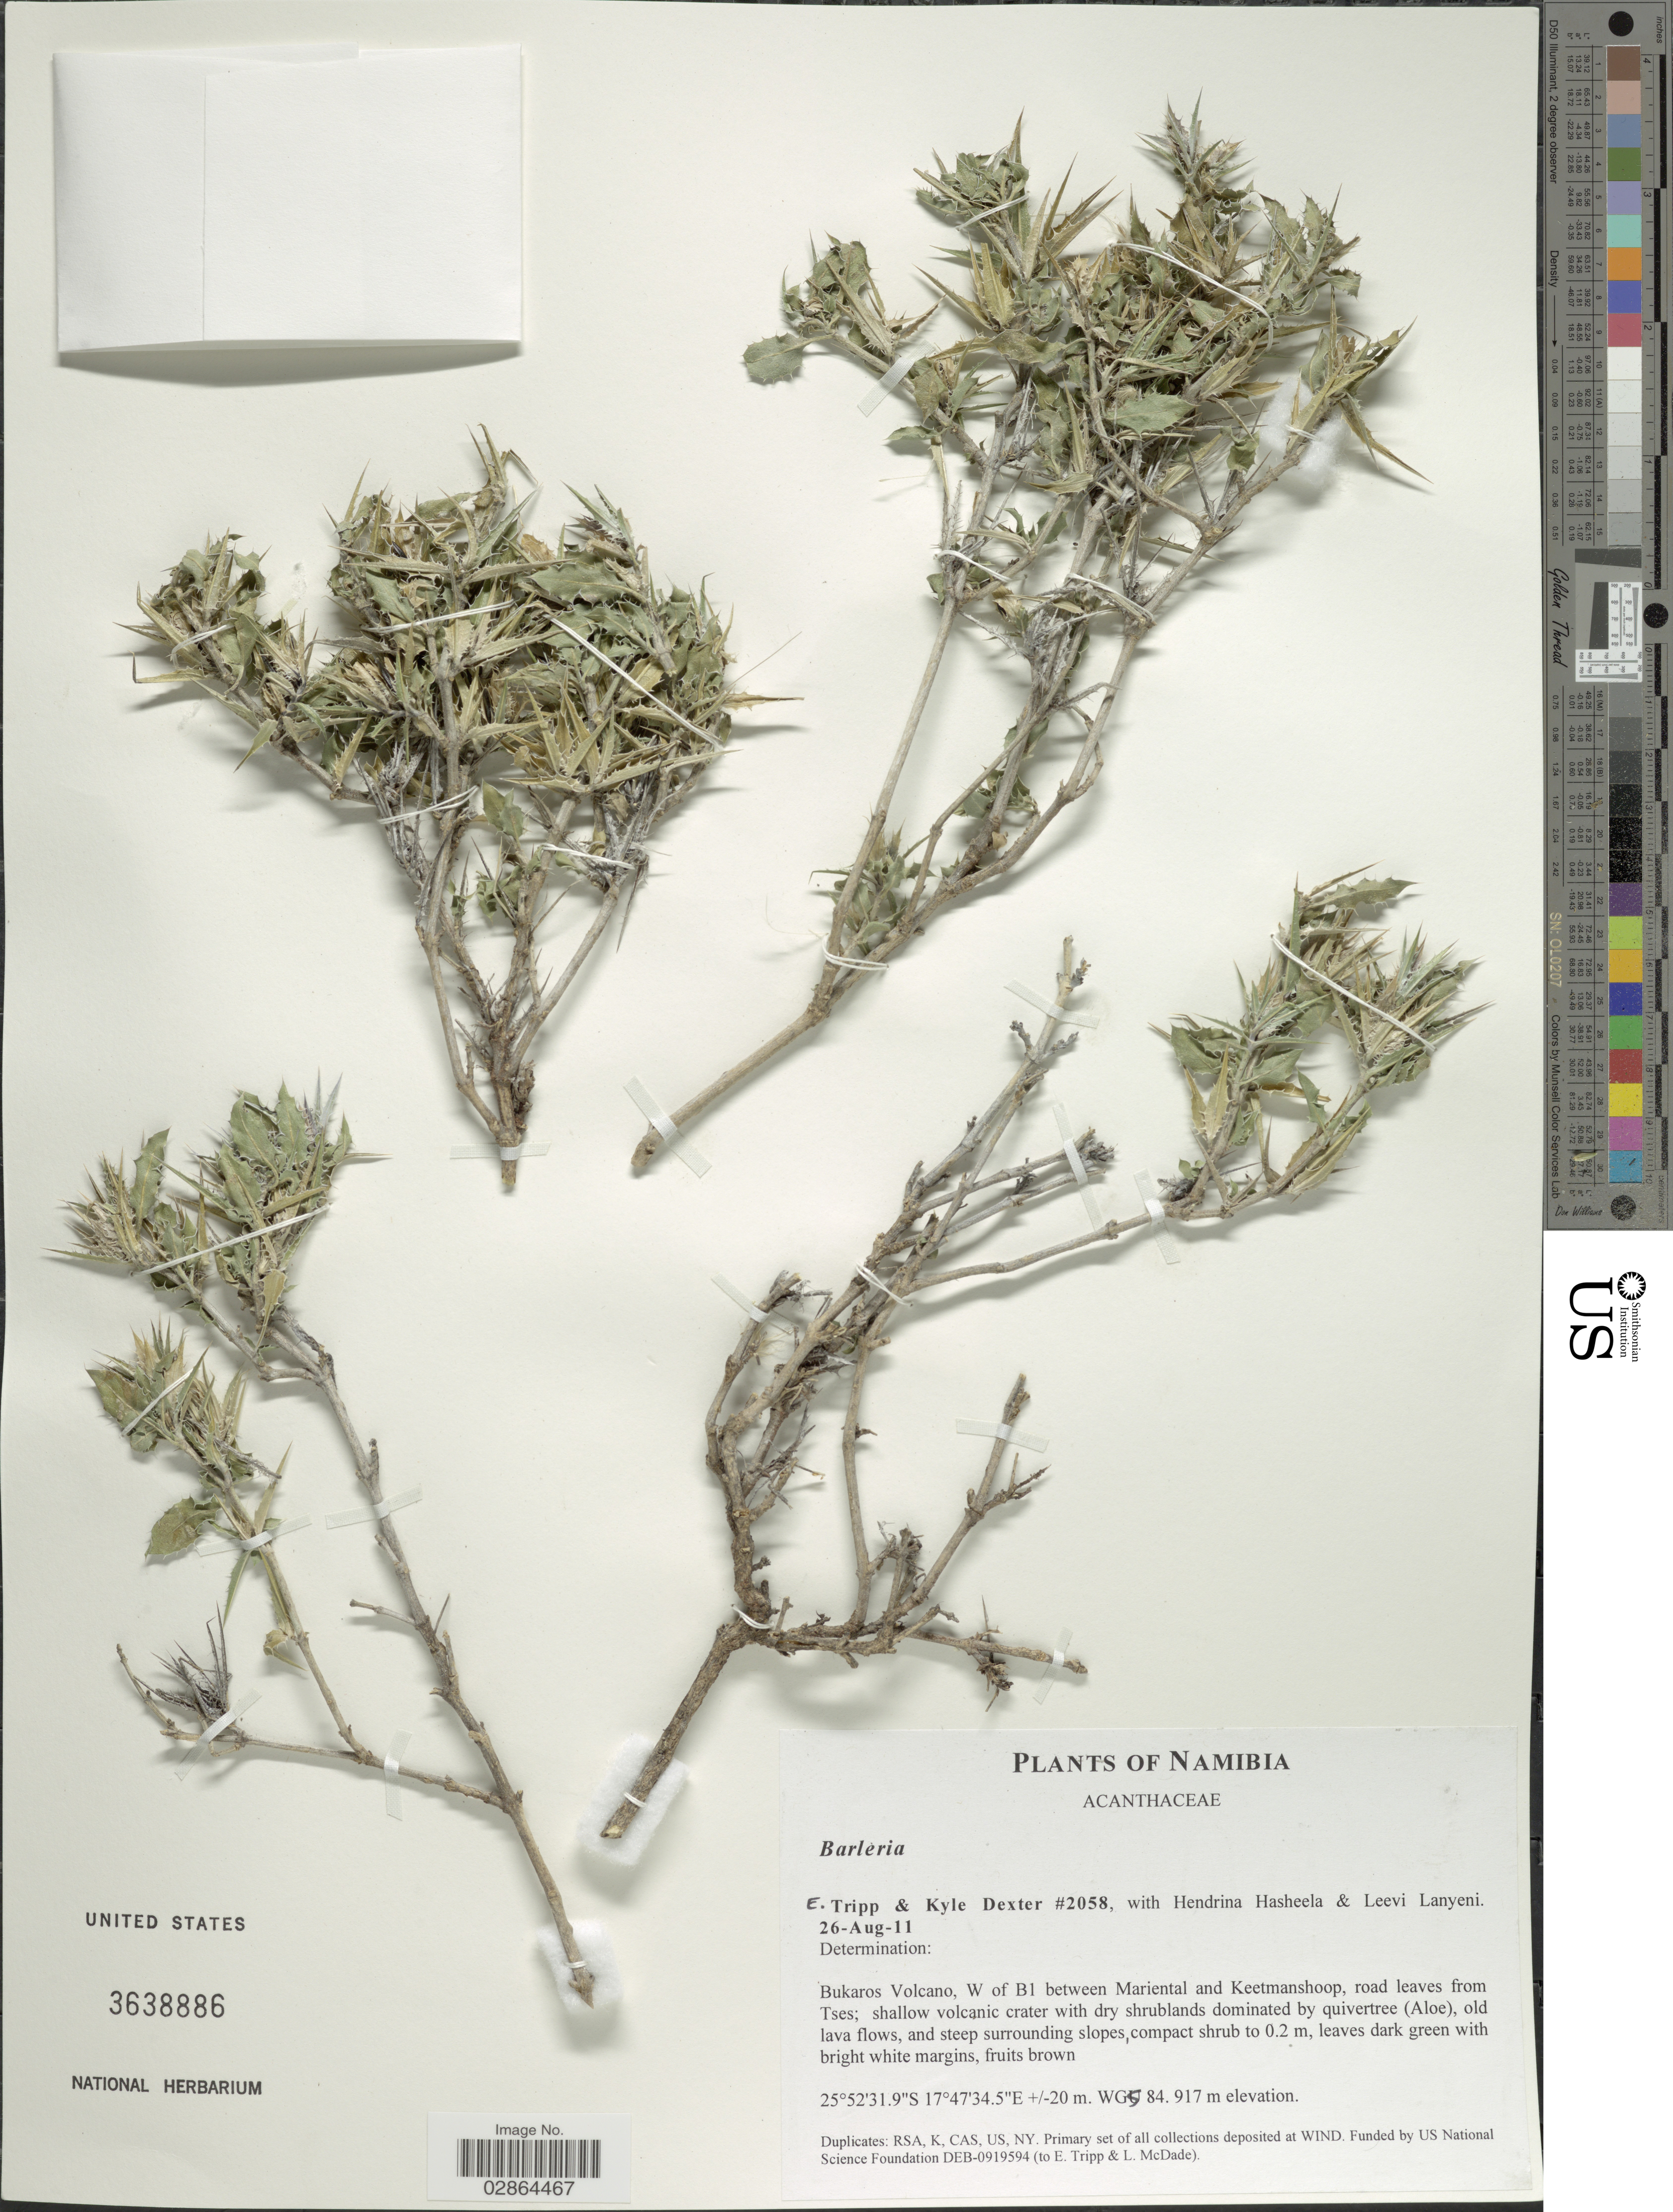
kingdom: Plantae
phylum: Tracheophyta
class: Magnoliopsida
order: Lamiales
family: Acanthaceae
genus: Barleria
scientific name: Barleria sp.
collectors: E. Tripp, K. Dexter, H. Hasheela & L. Lanyeni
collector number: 2058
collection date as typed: Transcribed d/m/y: 26/8/11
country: Namibia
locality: Bukaros Volcano, W of B1 between Mariental and Keetmanshoop. WGS 84.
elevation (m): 917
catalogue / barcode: US 3638886